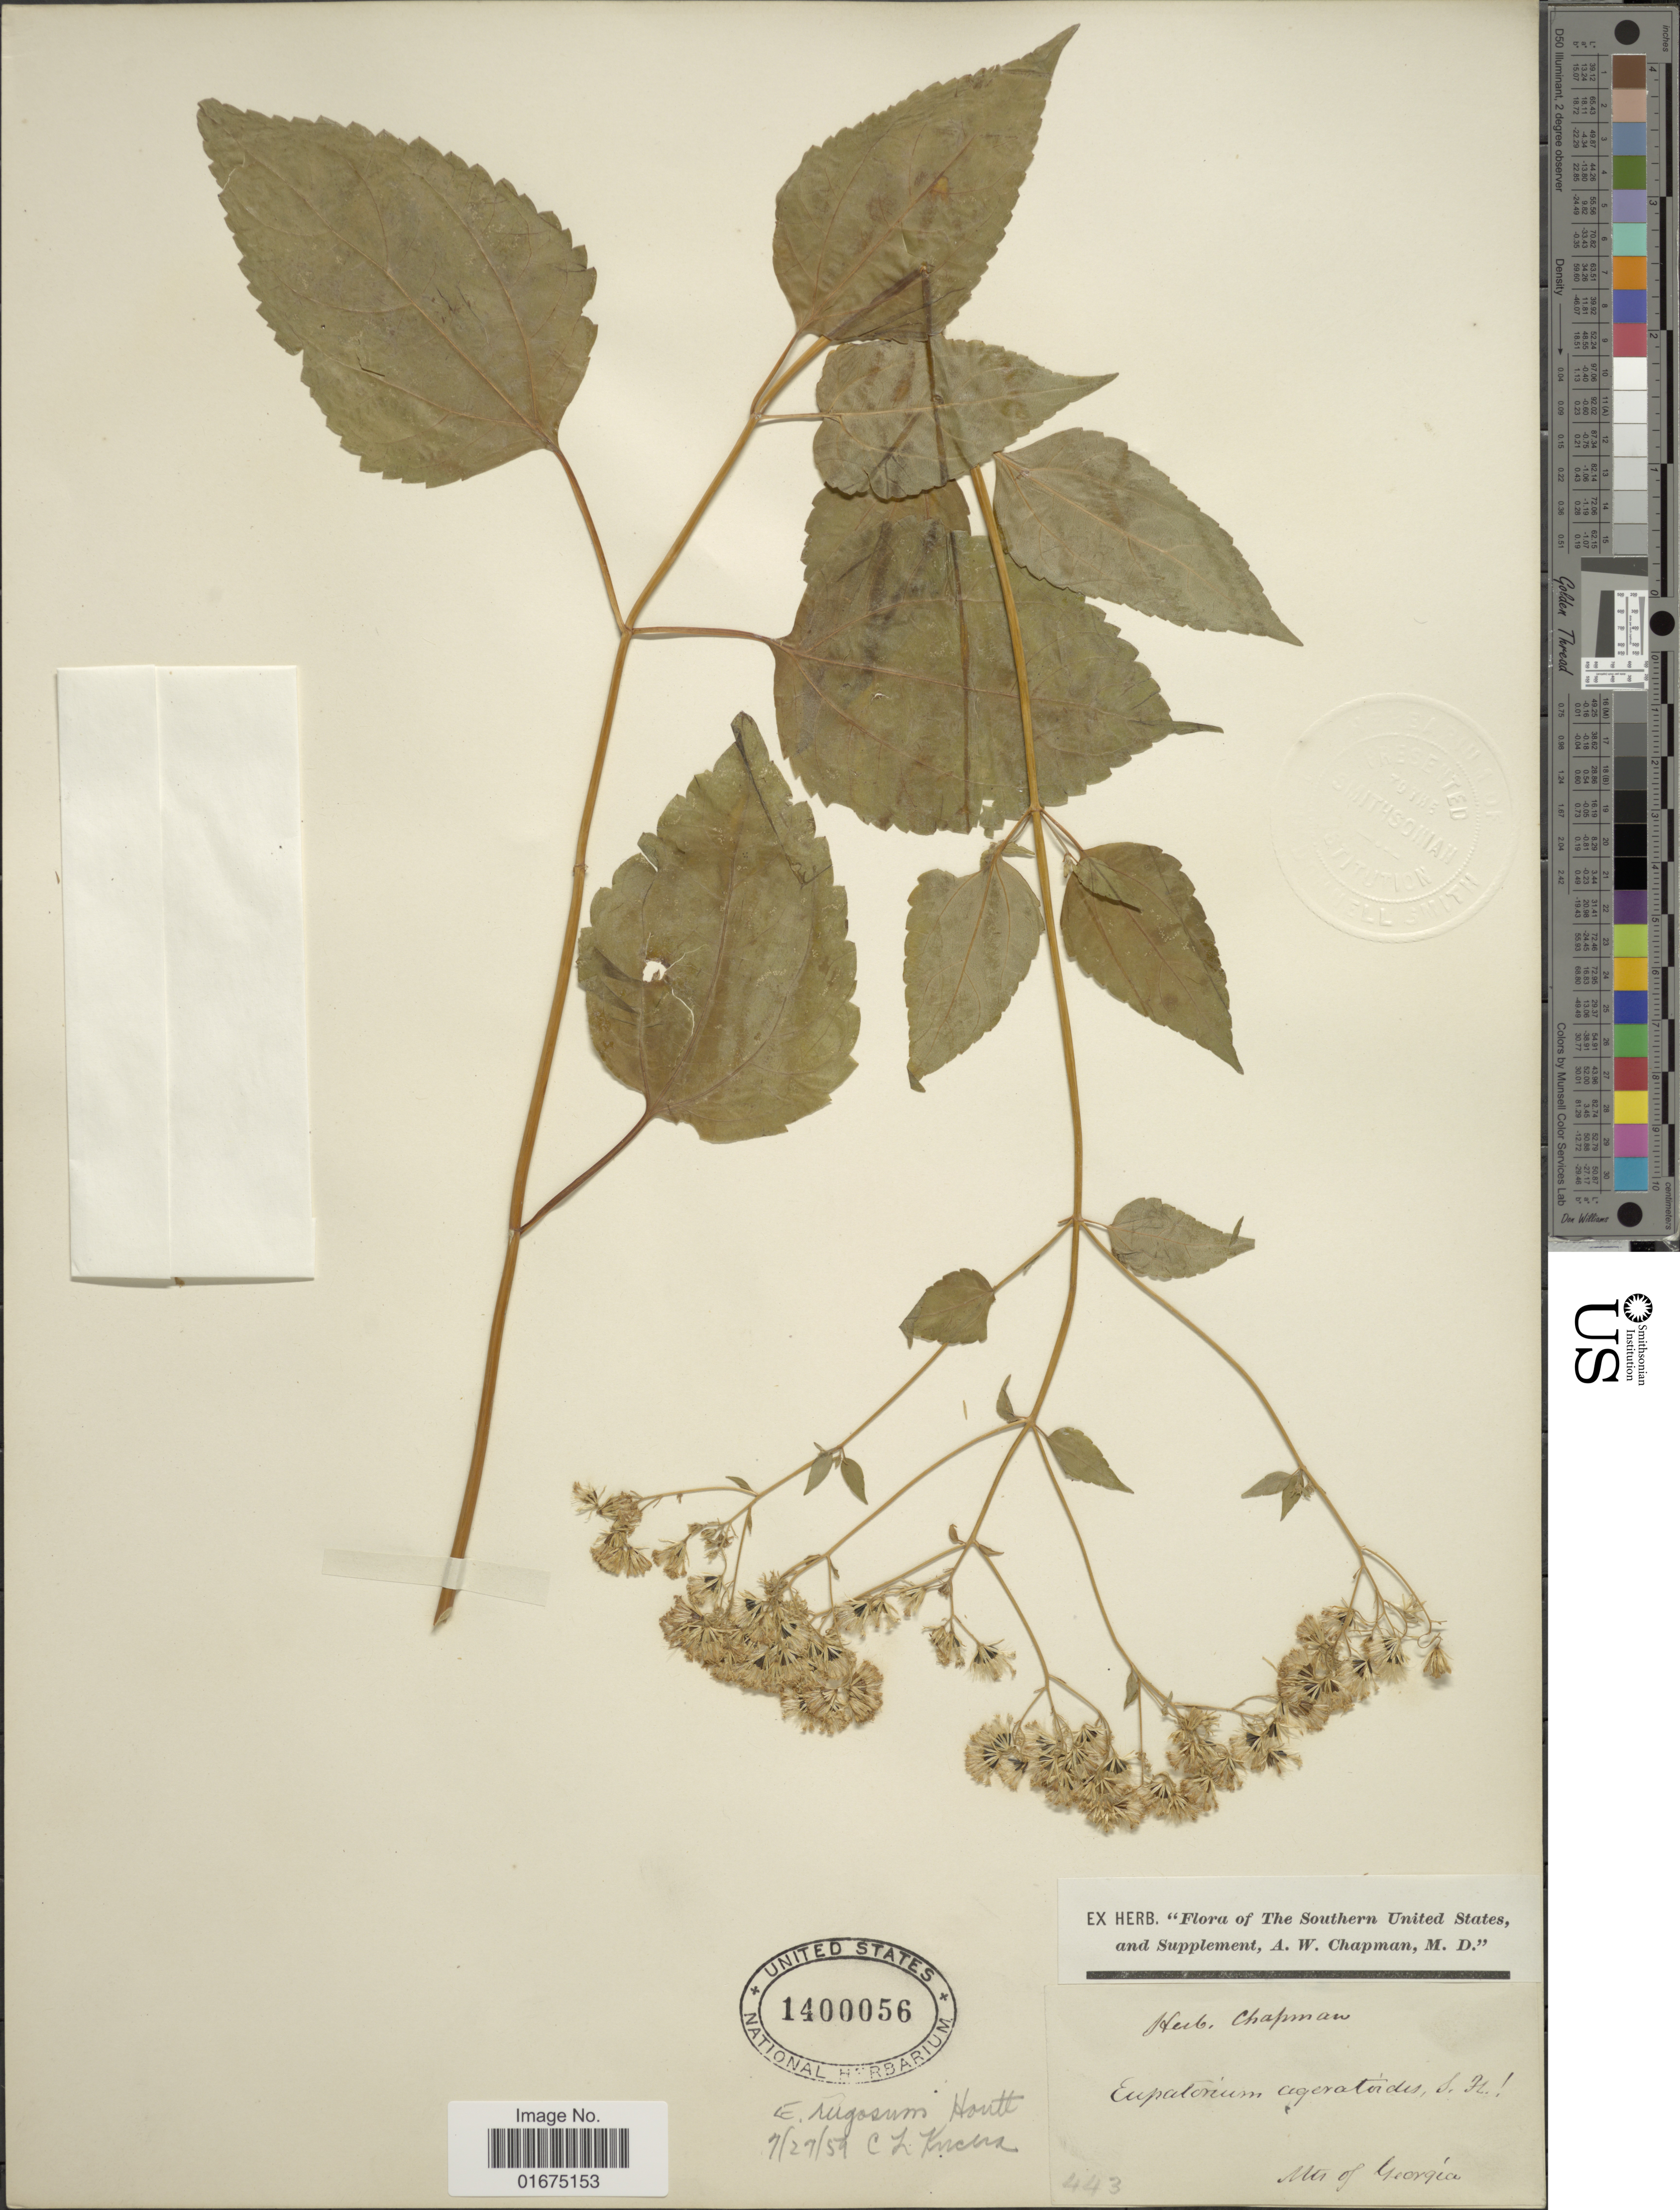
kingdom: Plantae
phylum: Tracheophyta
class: Magnoliopsida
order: Asterales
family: Asteraceae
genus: Ageratina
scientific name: Ageratina altissima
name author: (L.) R.M. King & H. Rob.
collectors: ex herb. Chapman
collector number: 443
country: United States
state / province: Georgia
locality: Mts of Georgia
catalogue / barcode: US 1400056